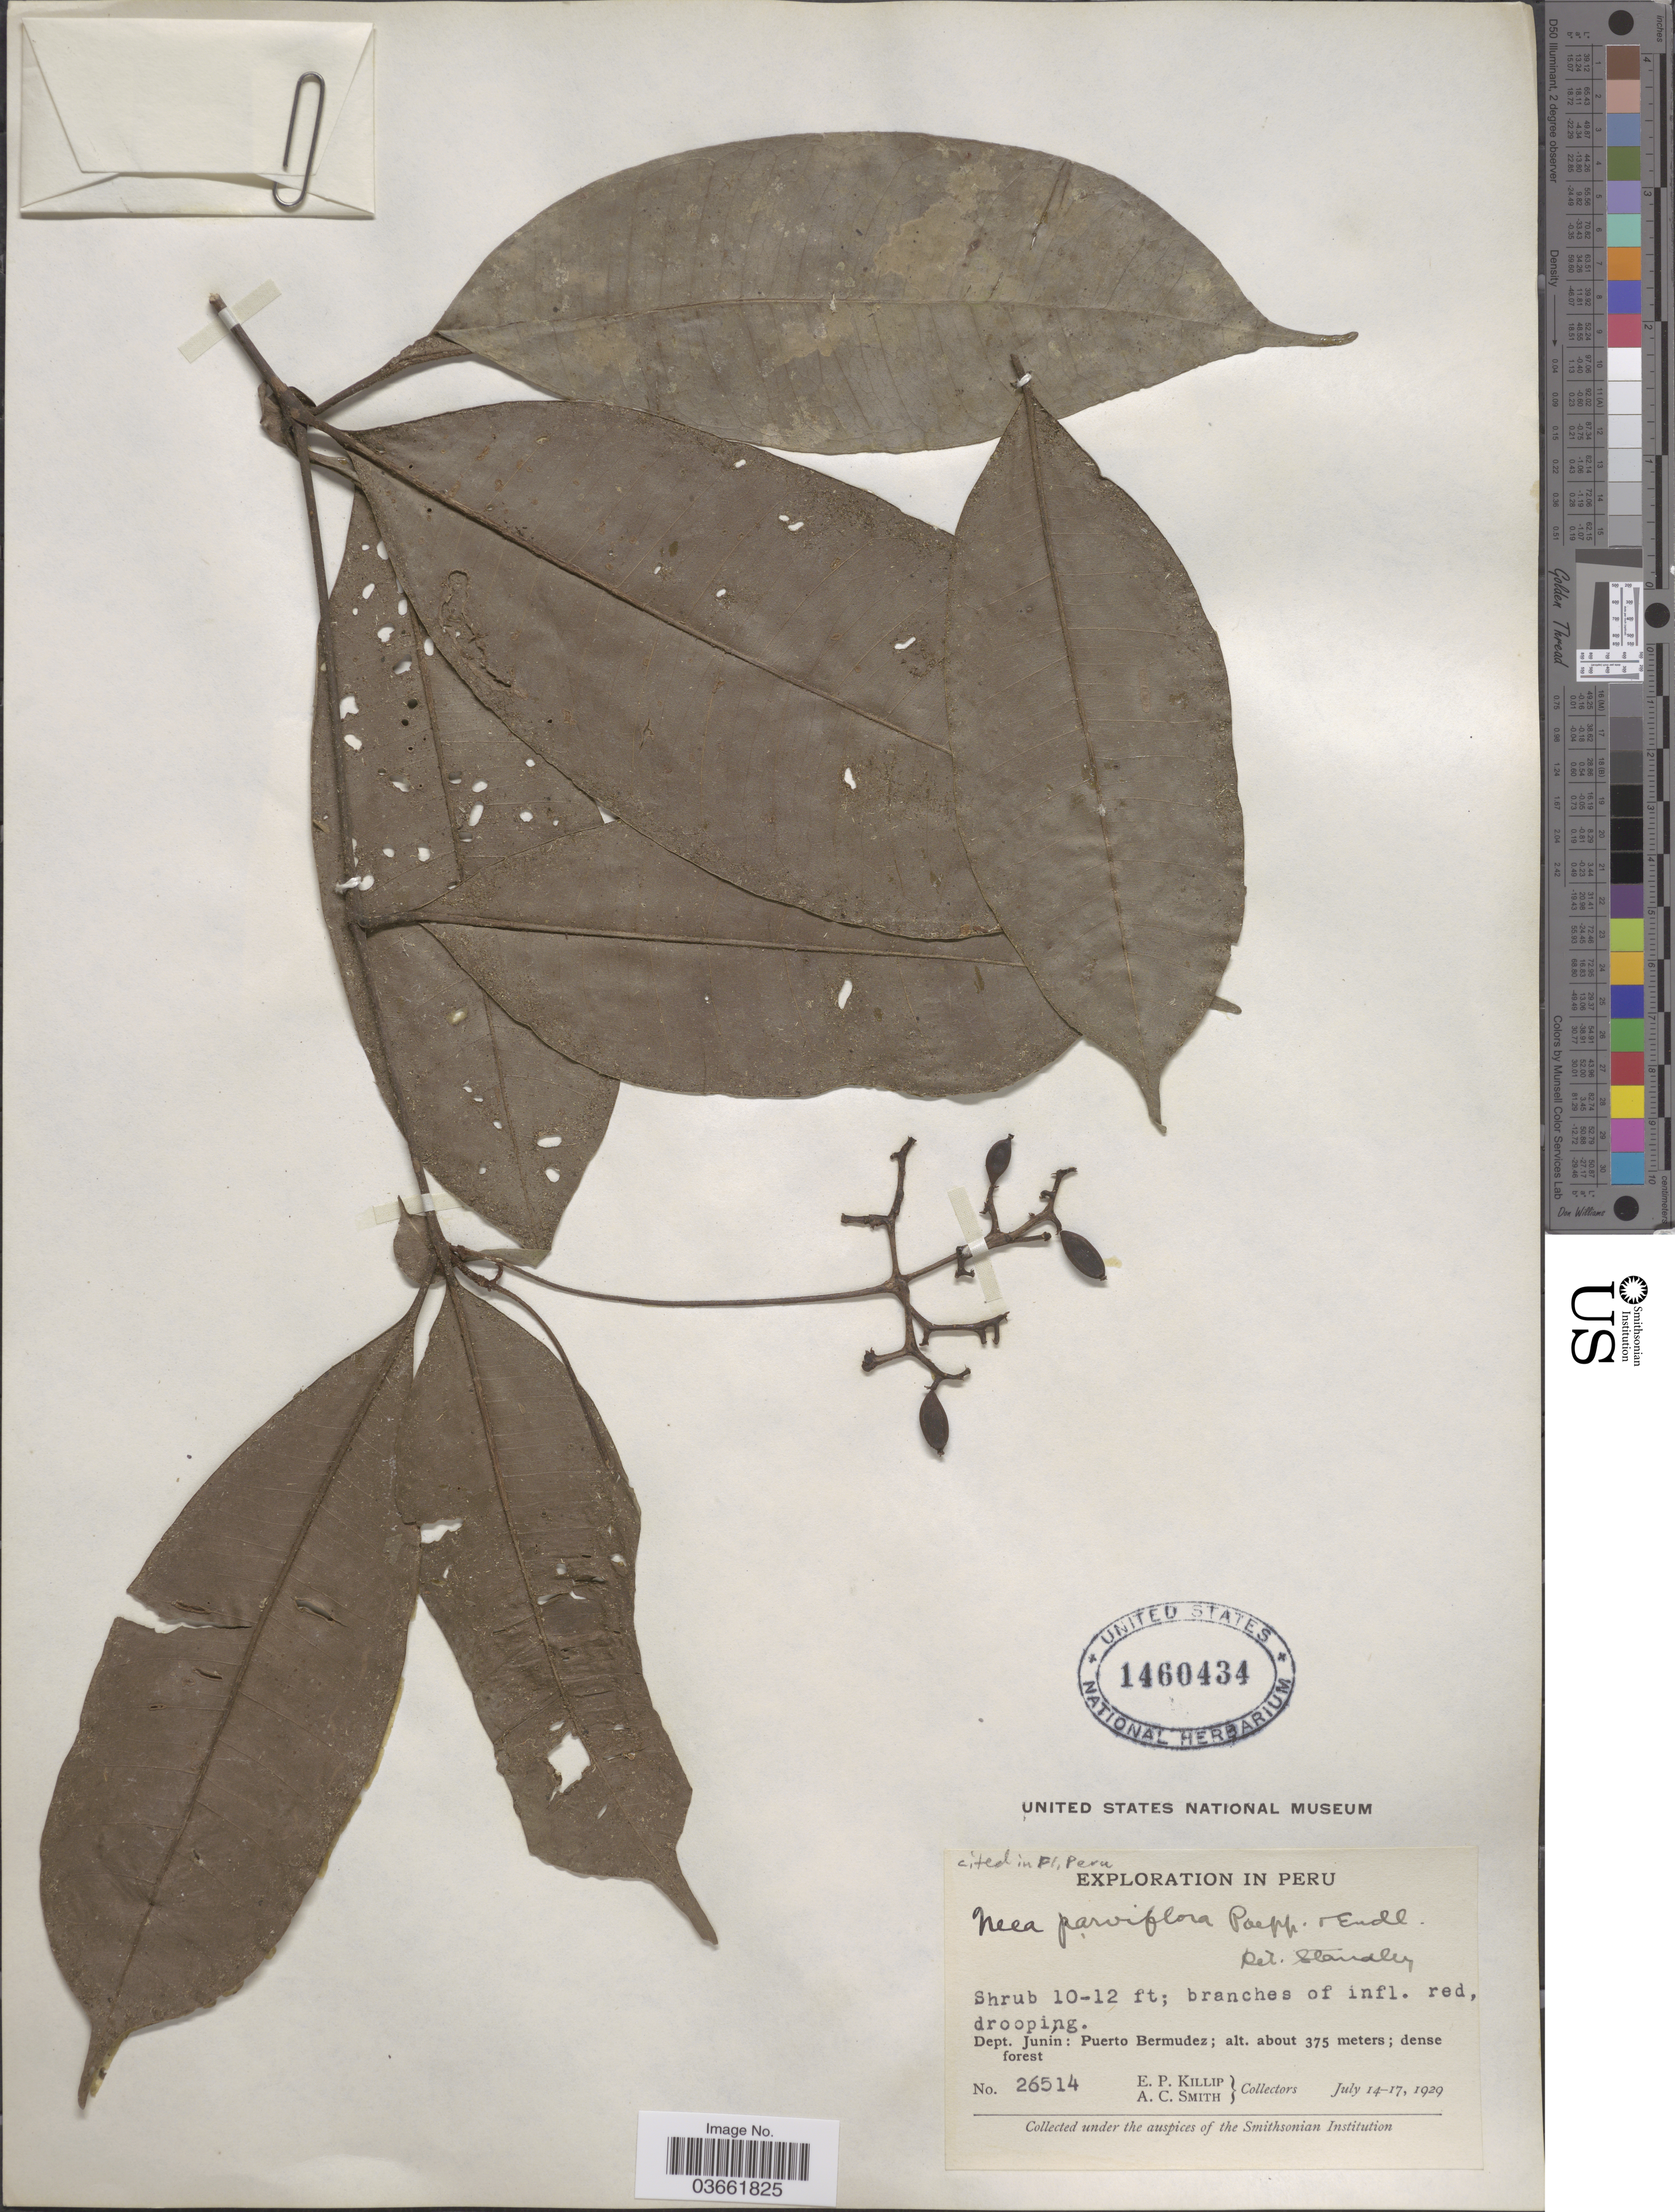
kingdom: Plantae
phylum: Tracheophyta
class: Magnoliopsida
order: Caryophyllales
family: Nyctaginaceae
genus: Neea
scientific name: Neea parviflora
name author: Poepp. & Endl.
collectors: E. P. Killip & A. C. Smith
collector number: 26514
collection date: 1929-07-14/1929-07-17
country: Peru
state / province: Junín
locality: Dept. Junín: Puerto Bermudez.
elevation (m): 375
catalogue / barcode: US 1460434